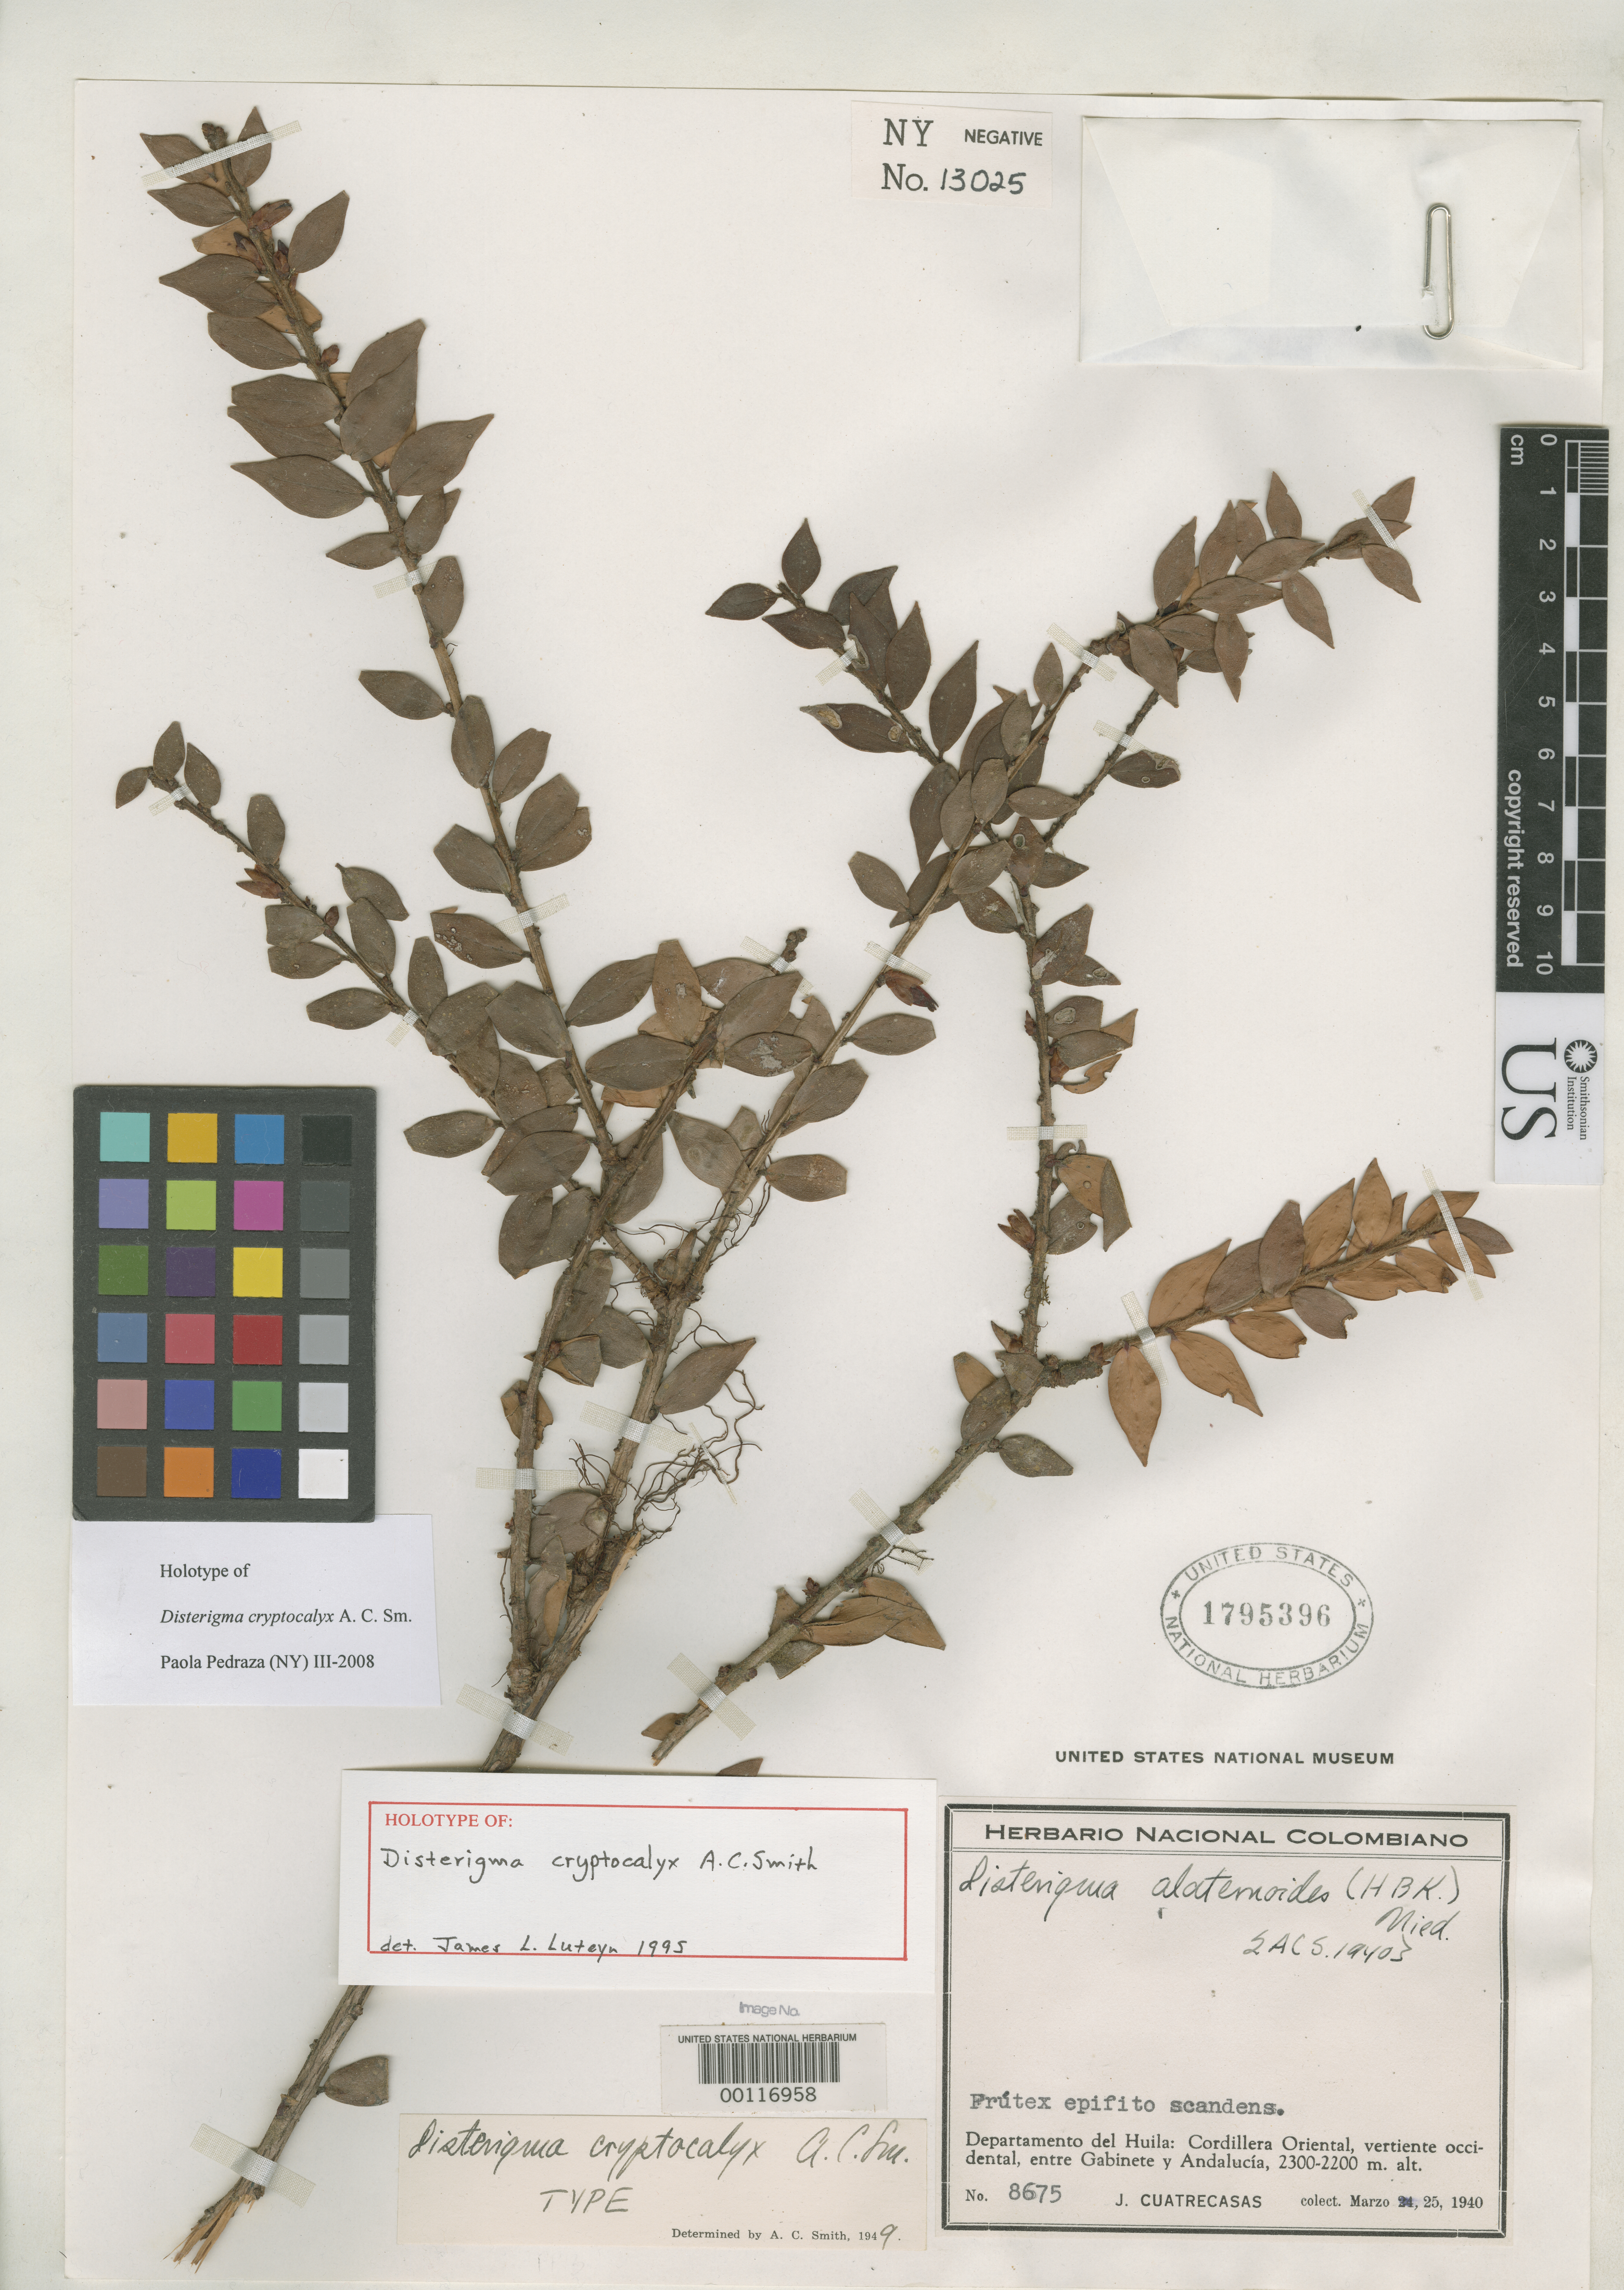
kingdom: Plantae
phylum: Tracheophyta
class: Magnoliopsida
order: Ericales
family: Ericaceae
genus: Disterigma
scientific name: Disterigma cryptocalyx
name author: A.C. Sm.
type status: Holotype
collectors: J. Cuatrecasas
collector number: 8675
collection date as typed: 25 Mar 1940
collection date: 1940-03-25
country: Colombia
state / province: Huila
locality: Between Gabinete & Andalucio, W slope of Eastern Cordillera.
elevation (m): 2200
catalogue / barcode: US 1795396